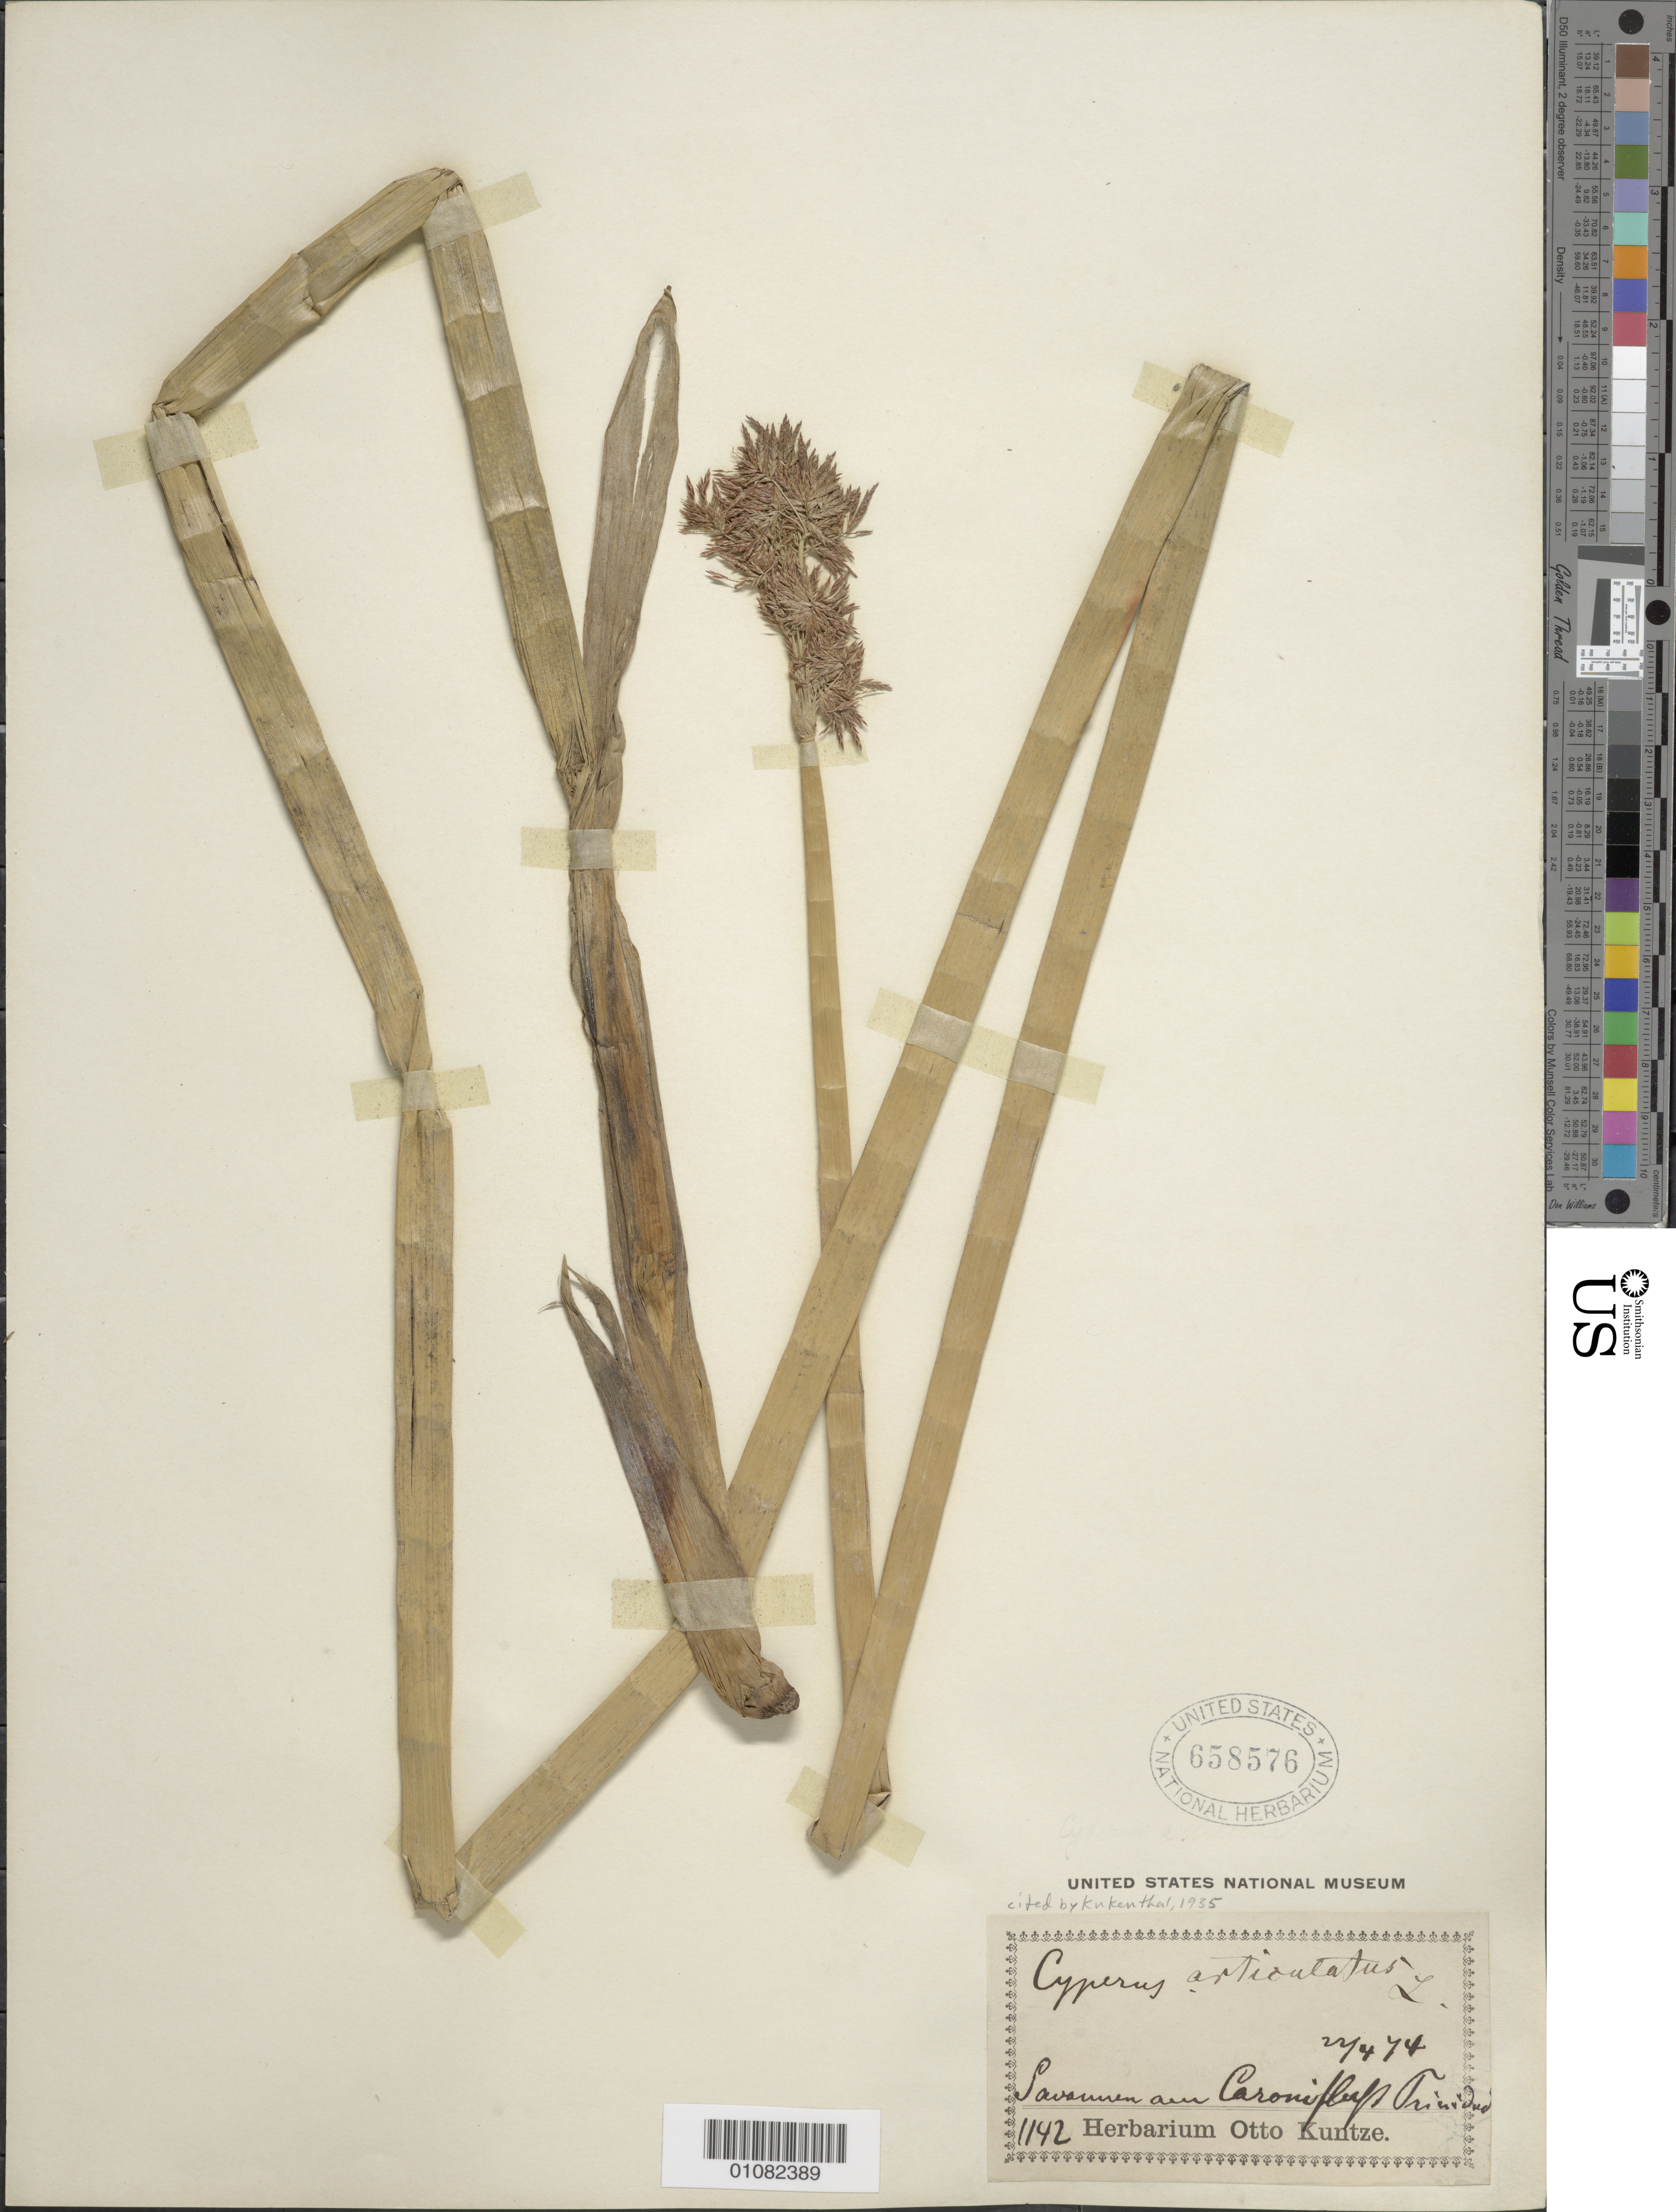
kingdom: Plantae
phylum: Tracheophyta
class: Liliopsida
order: Poales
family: Cyperaceae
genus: Cyperus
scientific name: Cyperus articulatus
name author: L.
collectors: C.E.O. Kuntze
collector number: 1142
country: Trinidad and Tobago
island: Trinidad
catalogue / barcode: US 658576